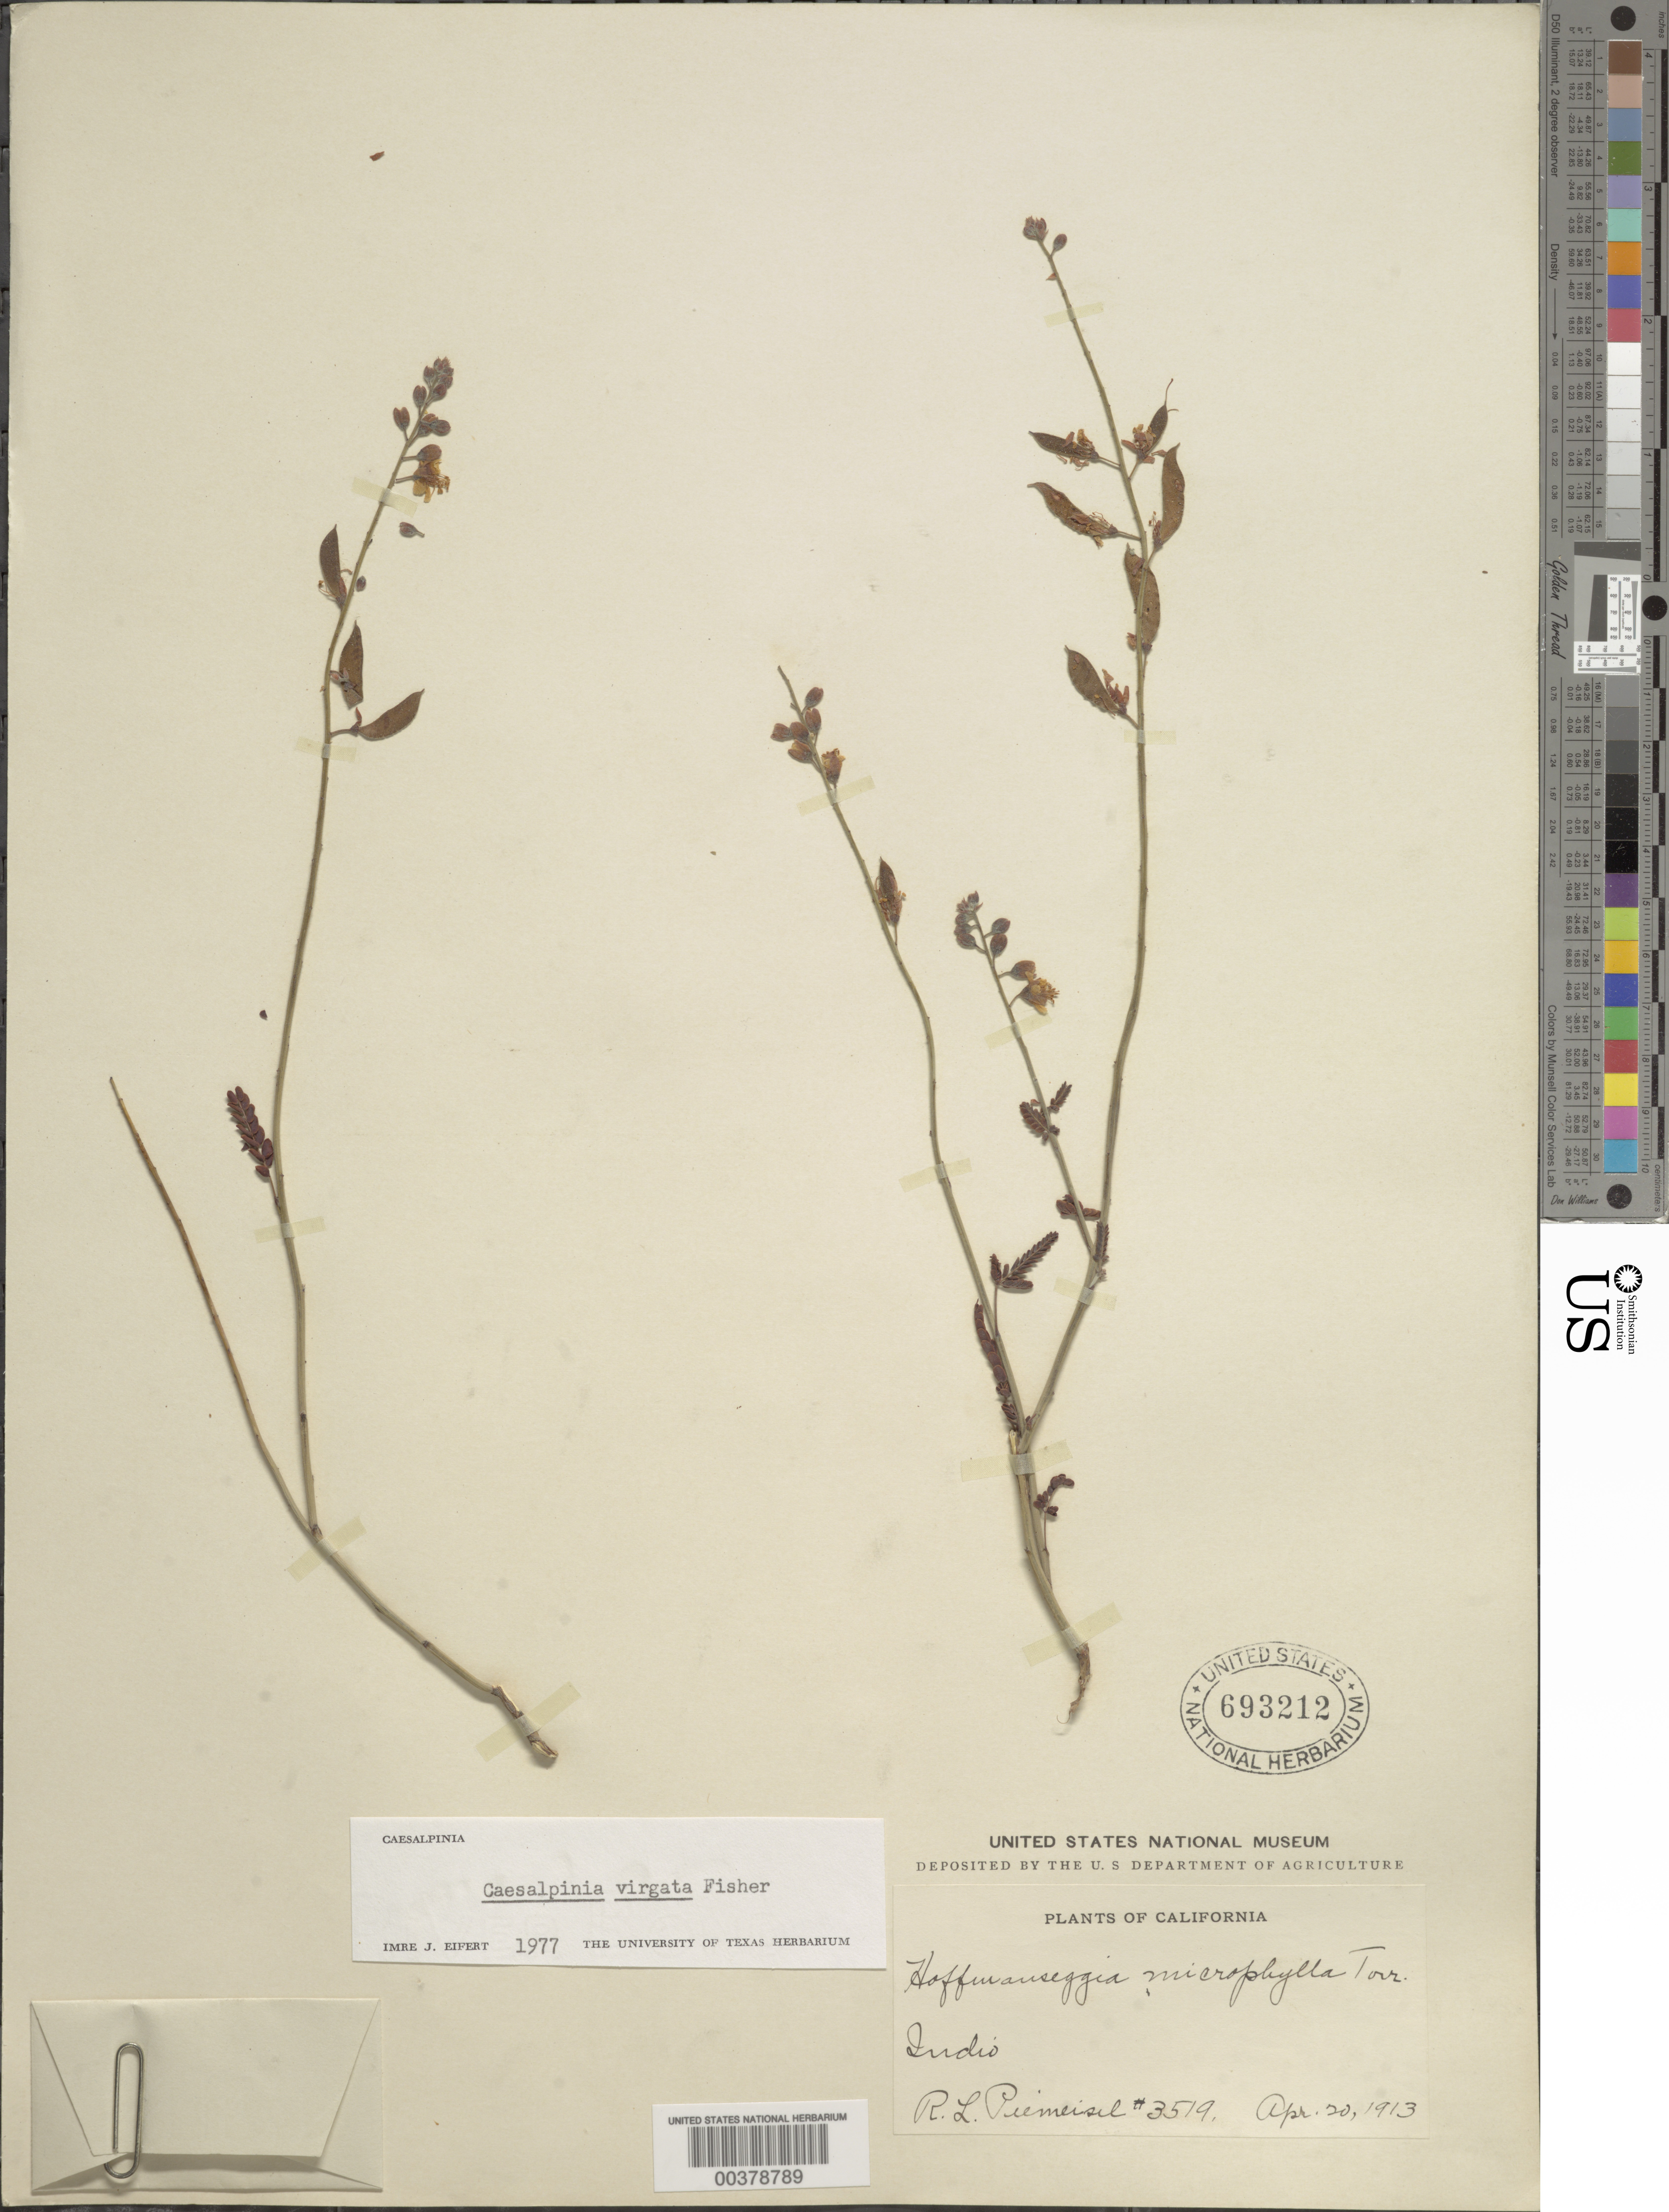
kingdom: Plantae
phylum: Tracheophyta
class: Magnoliopsida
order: Fabales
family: Fabaceae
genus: Hoffmannseggia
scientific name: Hoffmannseggia microphylla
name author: Torr.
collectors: R. L. Piemeisel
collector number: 3519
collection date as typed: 20 Apr 1913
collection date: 1913-04-20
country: United States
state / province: California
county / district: Riverside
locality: Indio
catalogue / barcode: US 693212